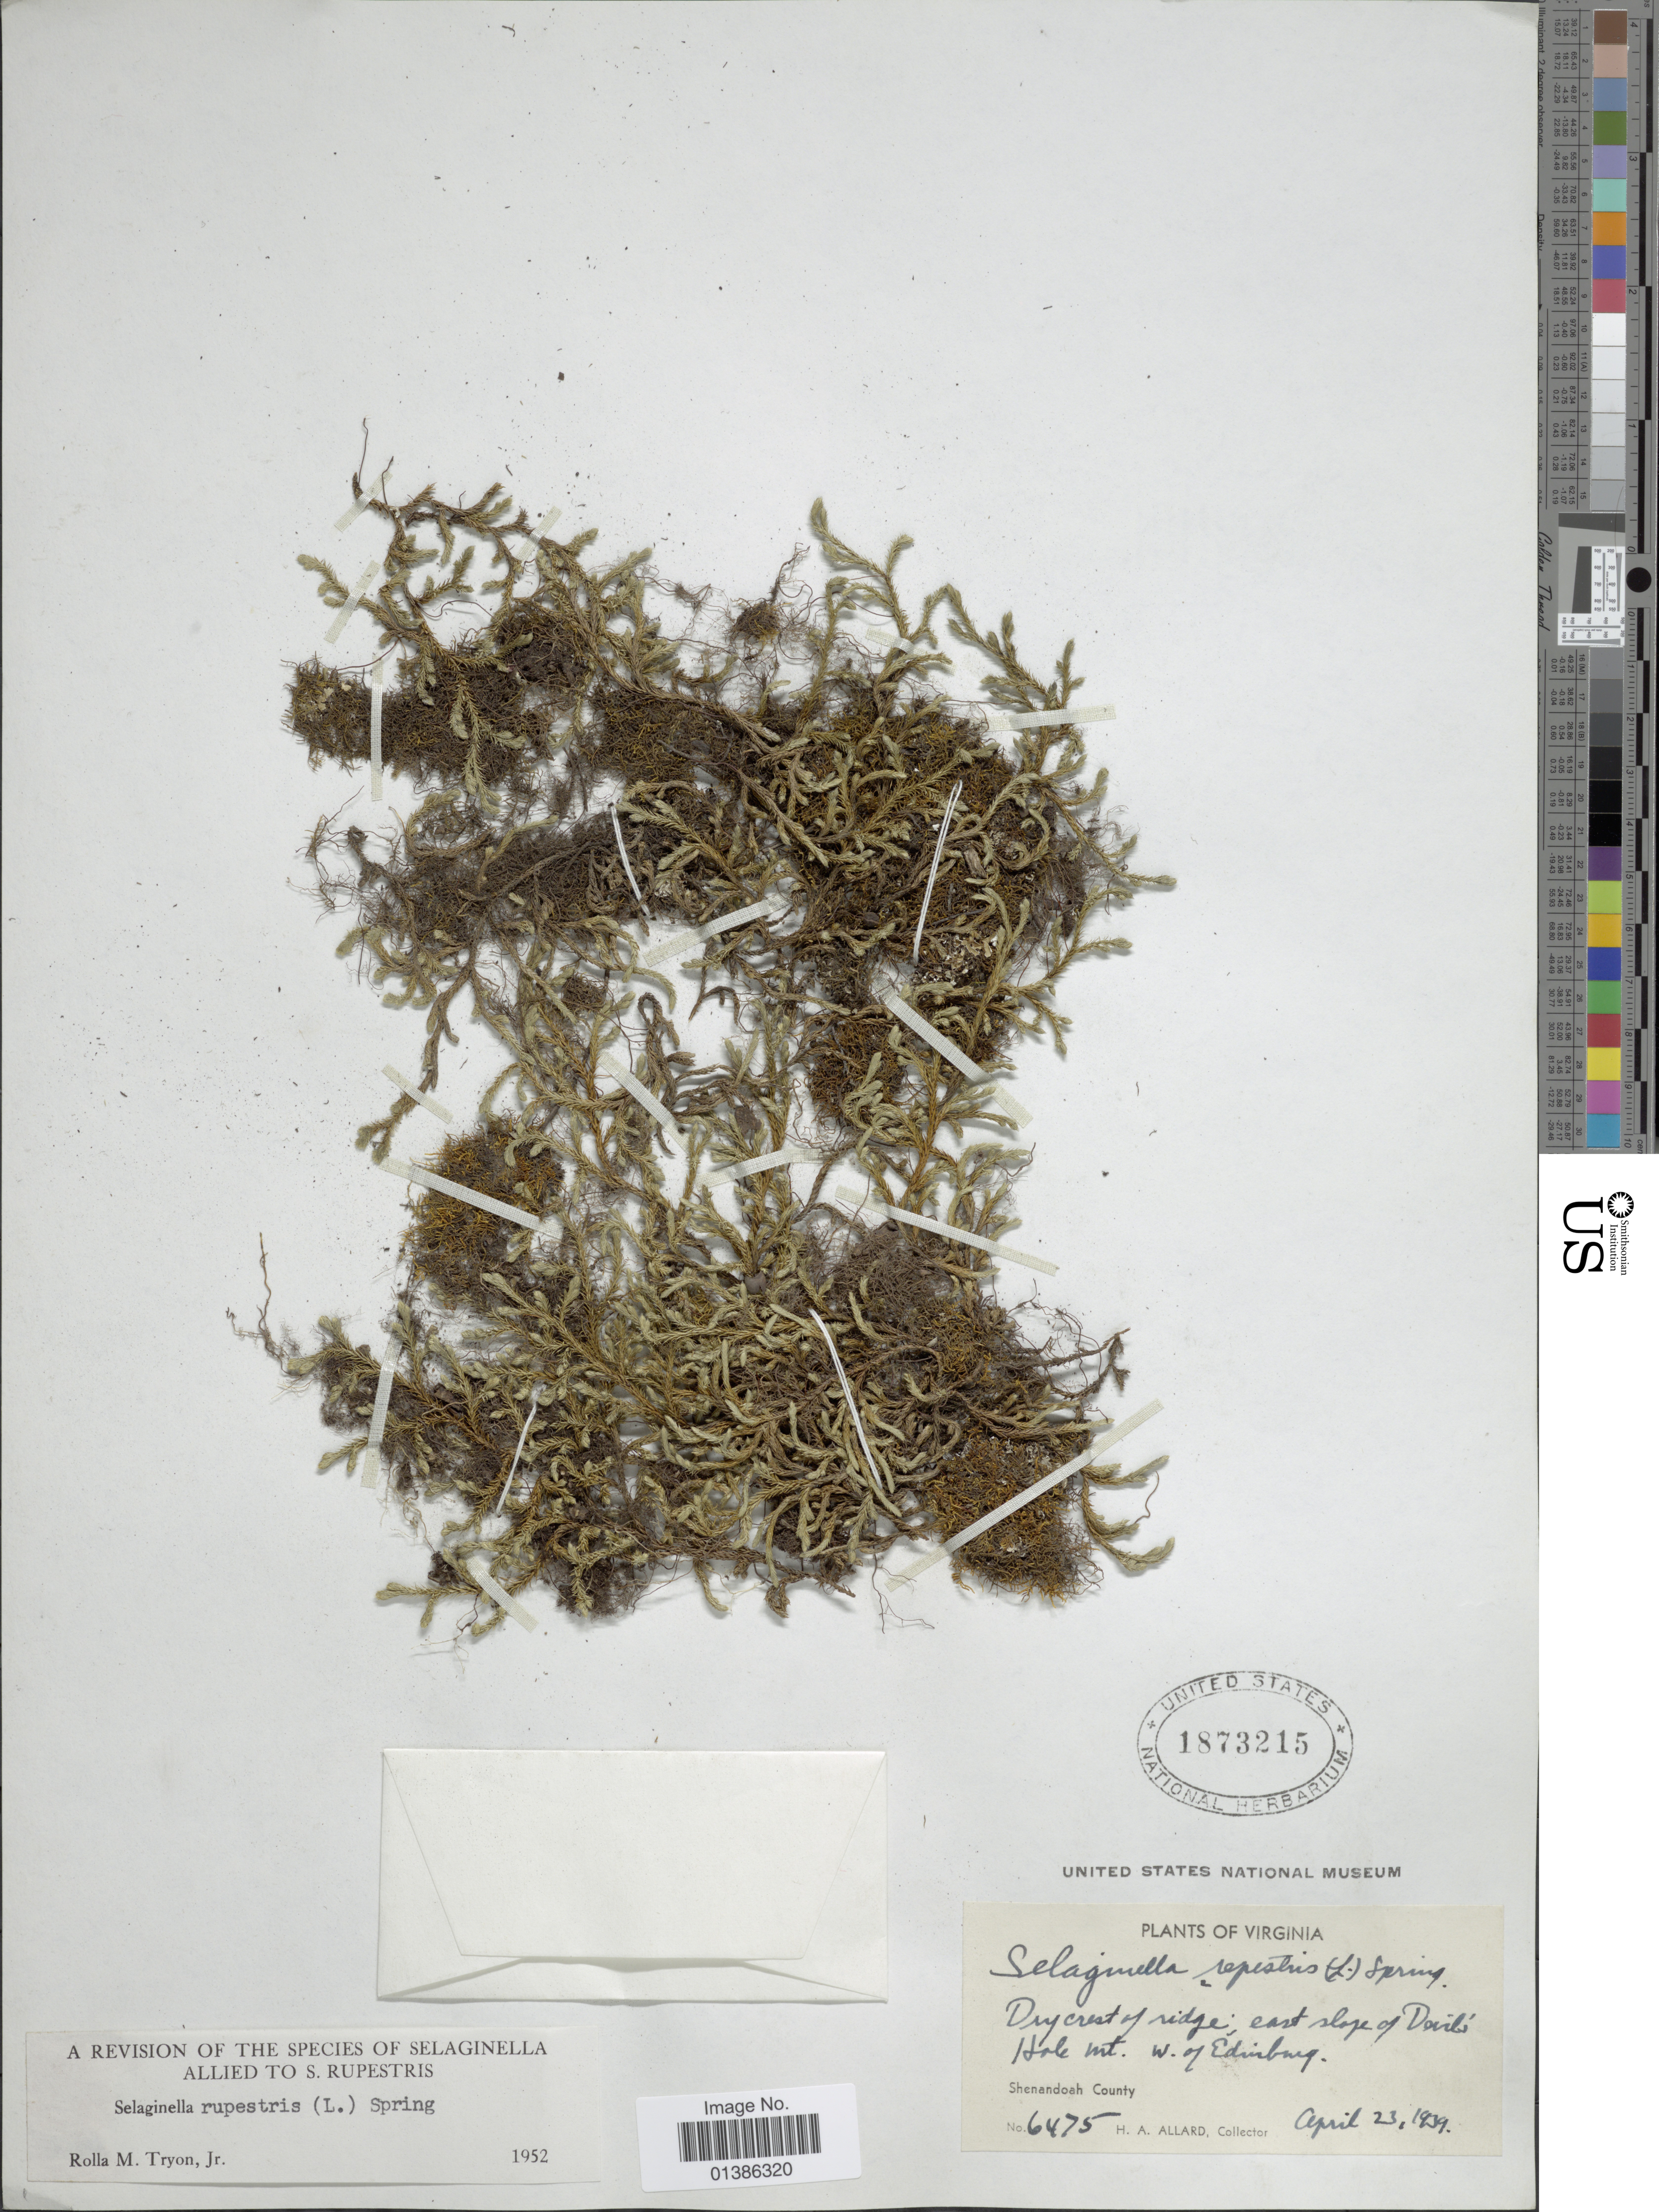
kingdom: Plantae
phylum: Tracheophyta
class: Lycopodiopsida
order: Selaginellales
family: Selaginellaceae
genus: Selaginella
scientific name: Selaginella rupestris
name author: (L.) Spring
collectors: H. A. Allard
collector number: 6475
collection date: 1939-04-23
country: United States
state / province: Virginia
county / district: Shenandoah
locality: East slope of Devil's Hole Mt., W. of Edinburg.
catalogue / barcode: US 1873215